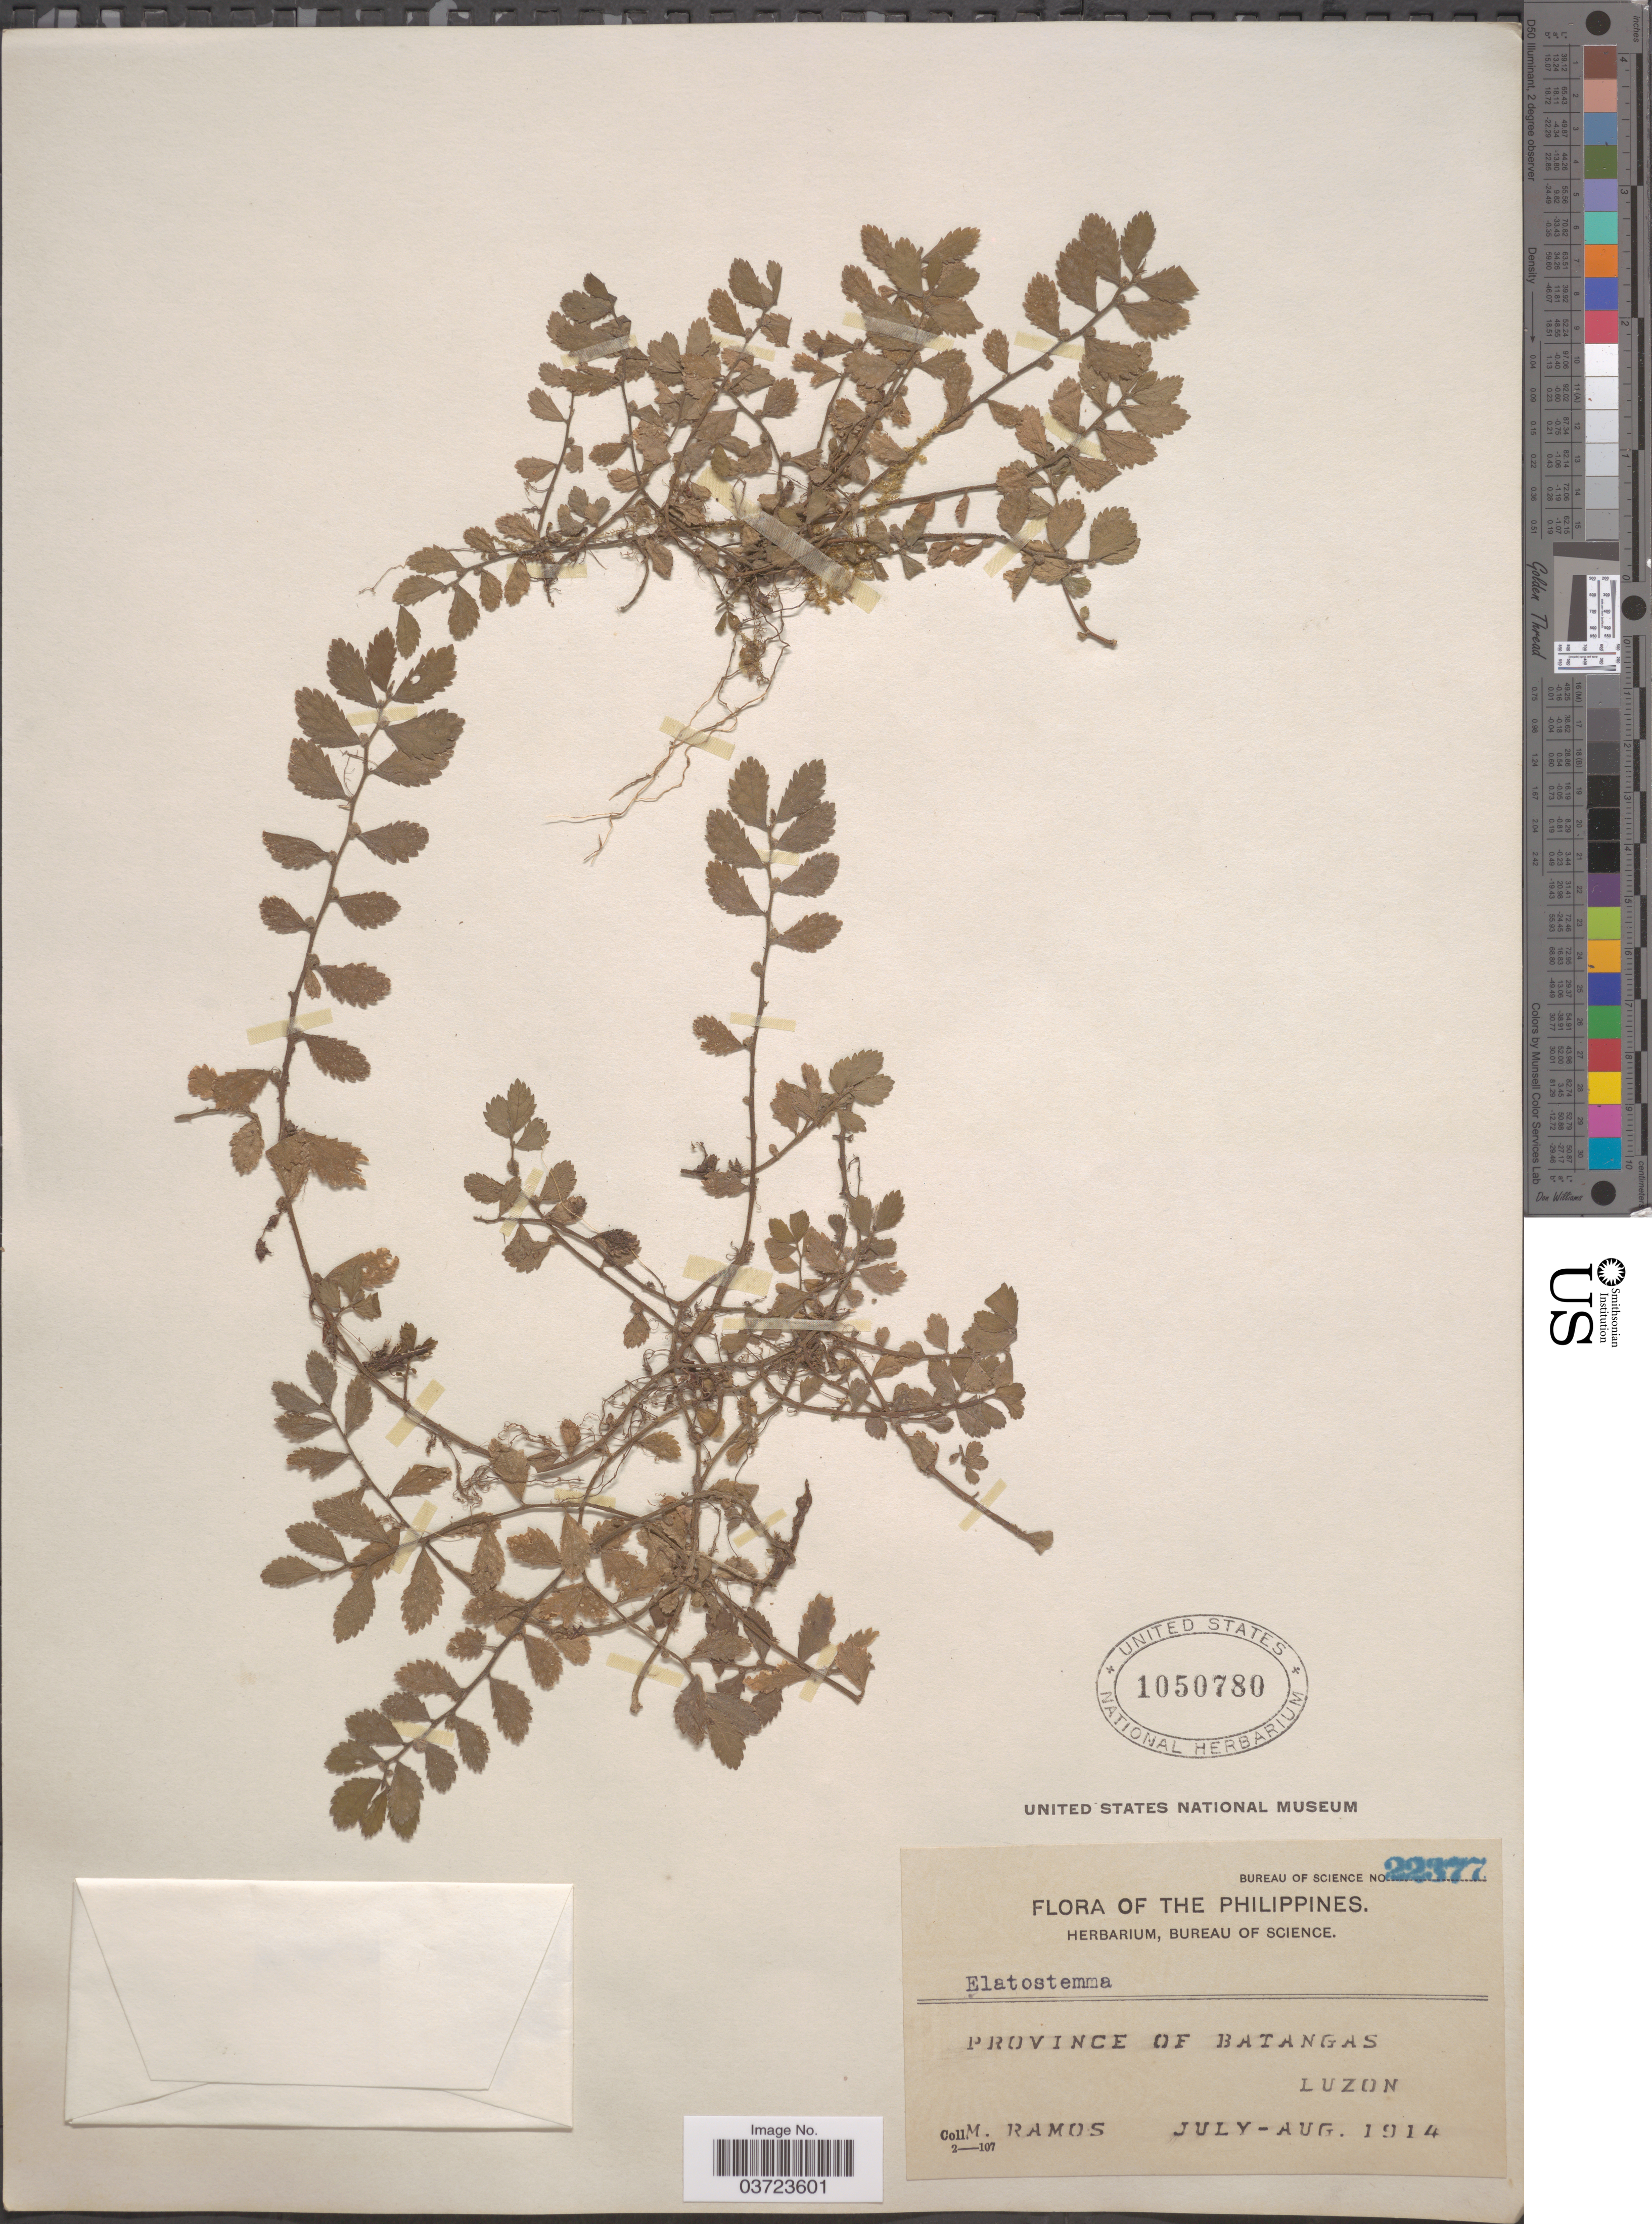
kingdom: Plantae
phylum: Tracheophyta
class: Magnoliopsida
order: Rosales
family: Urticaceae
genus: Elatostema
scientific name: Elatostema sp.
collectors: M. Ramos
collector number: Bureau of Science 22377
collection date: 1914-07/1914-08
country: Philippines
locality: Province of Batangas. Luzon.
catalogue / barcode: US 1050780